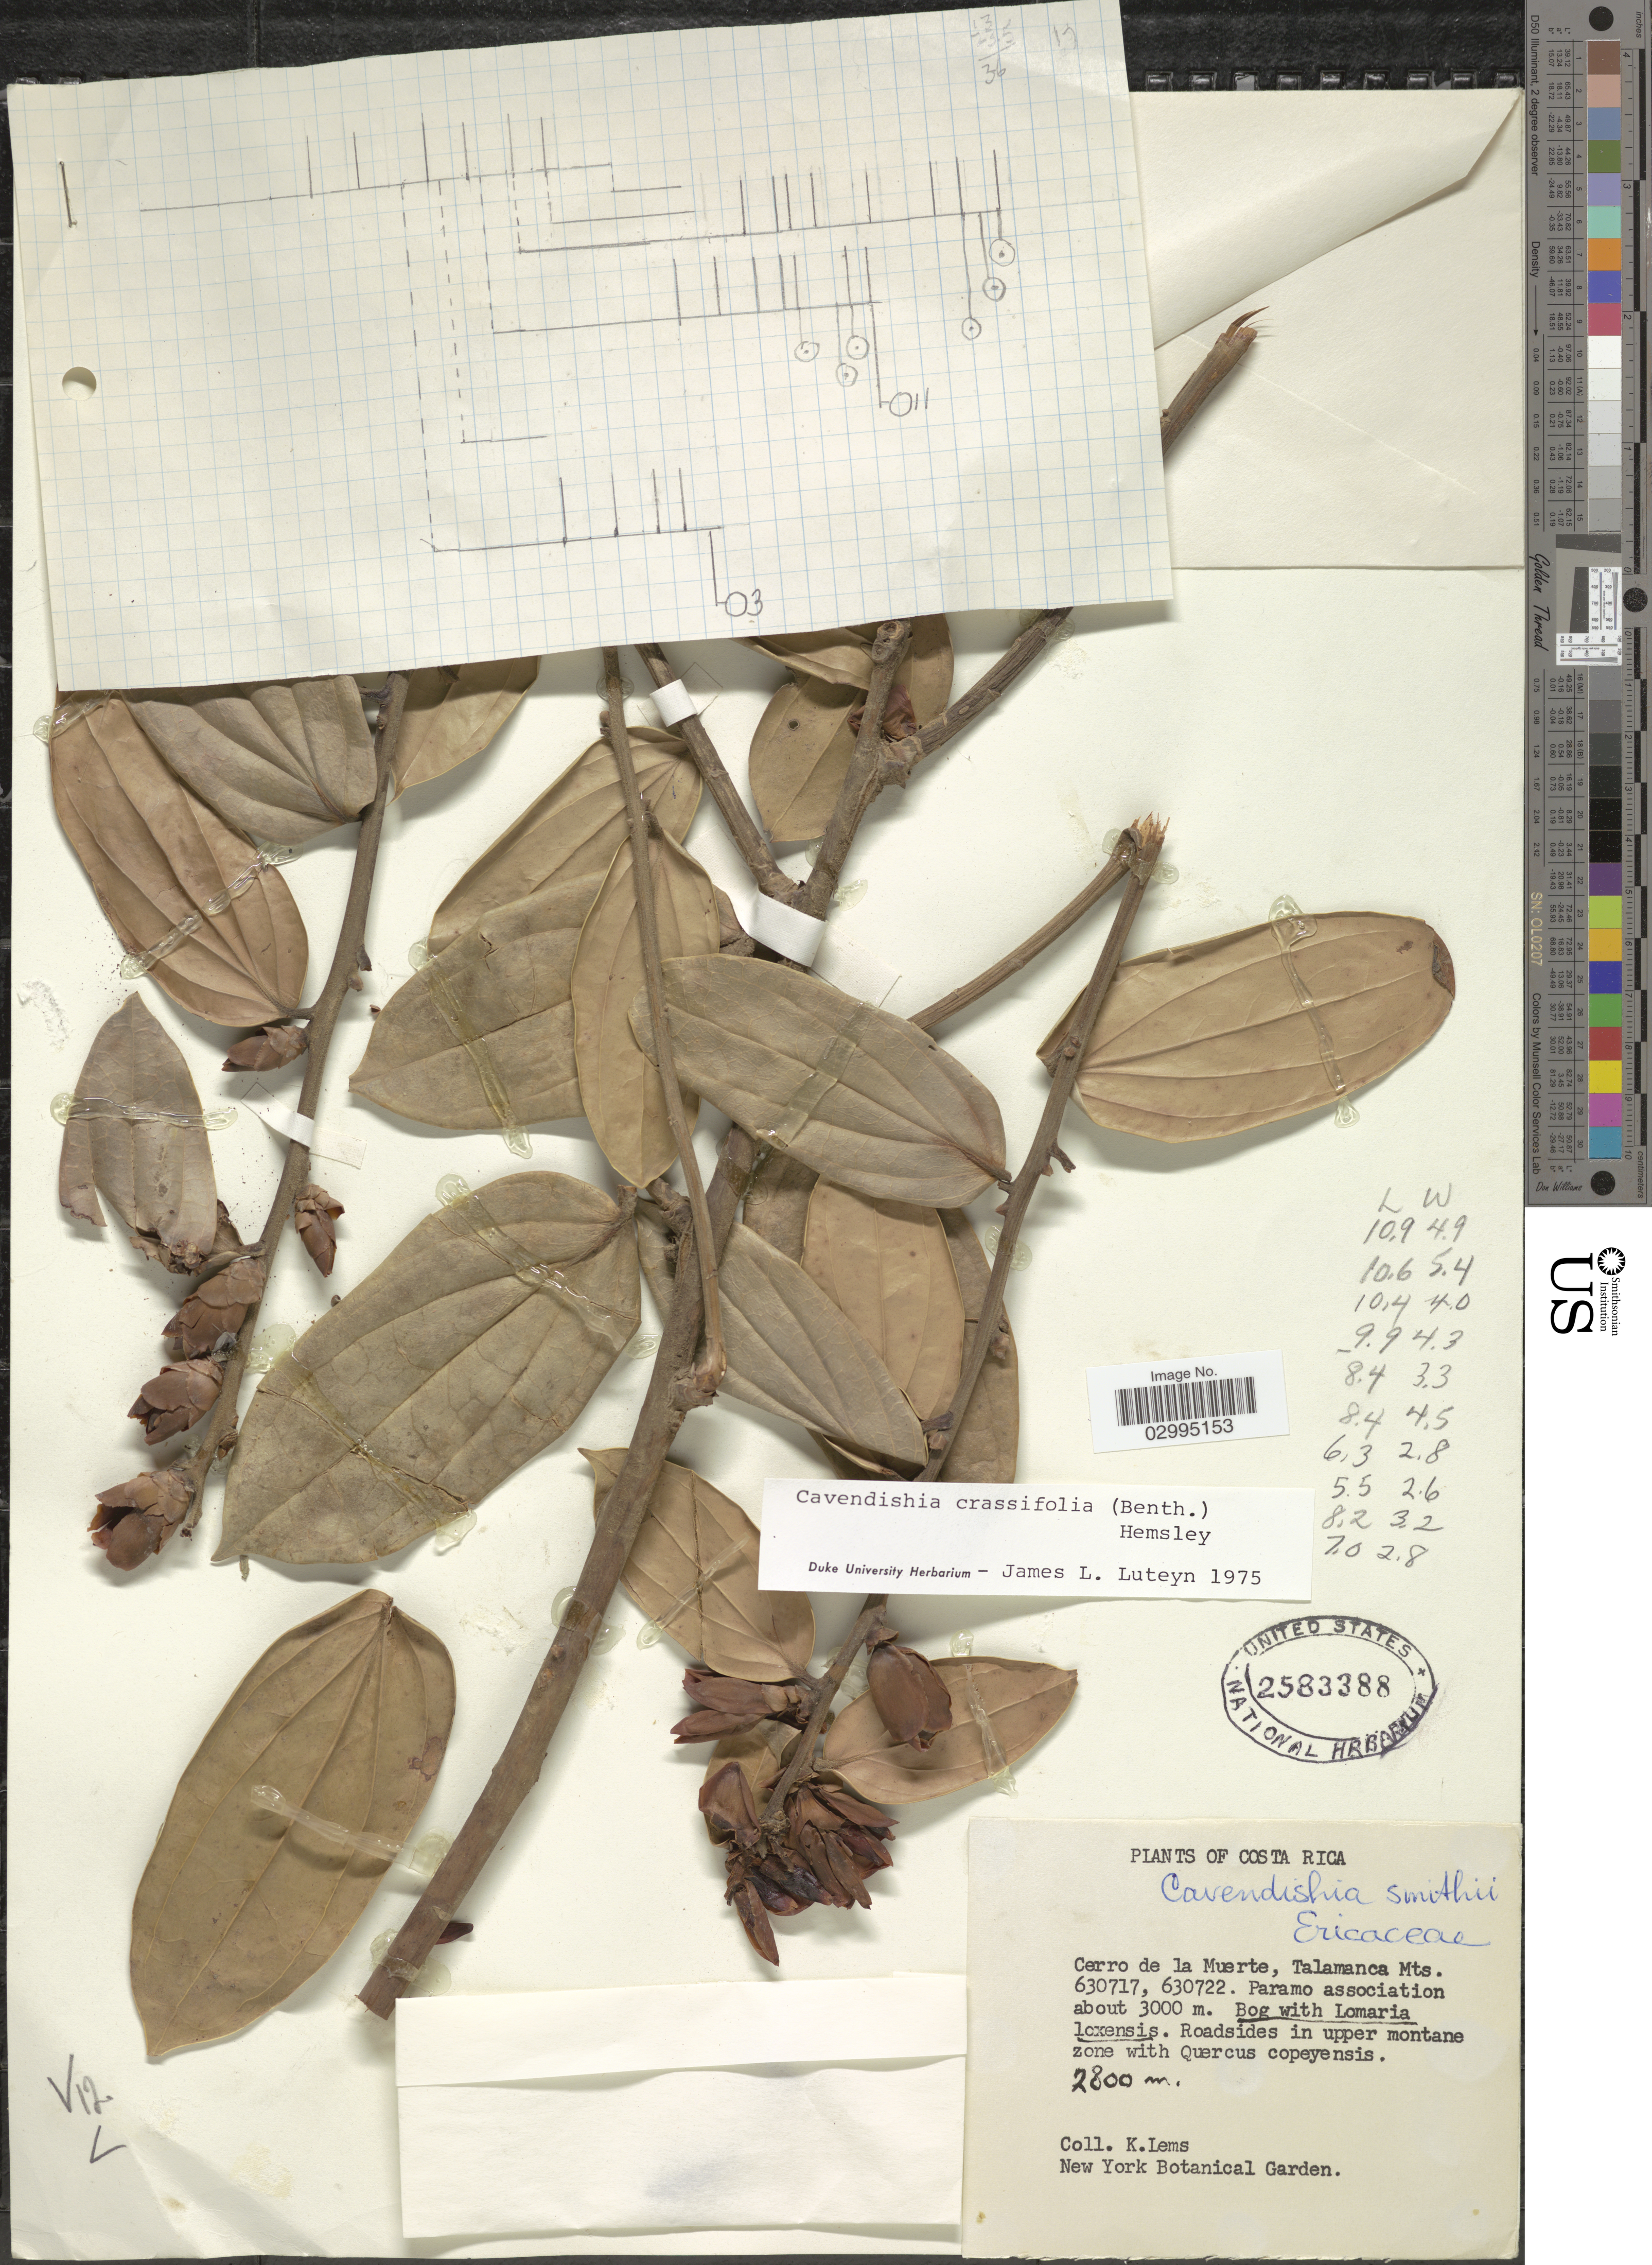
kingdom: Plantae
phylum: Tracheophyta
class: Magnoliopsida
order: Ericales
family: Ericaceae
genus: Cavendishia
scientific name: Cavendishia crassifolia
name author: (Benth.) Hemsl.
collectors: K. Lems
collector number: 630717/630722 ?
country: Costa Rica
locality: Cerro de la Muerte, Talamanca Mts. Paramo association. Roadsides in upper montane zone.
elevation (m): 2800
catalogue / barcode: US 2583388